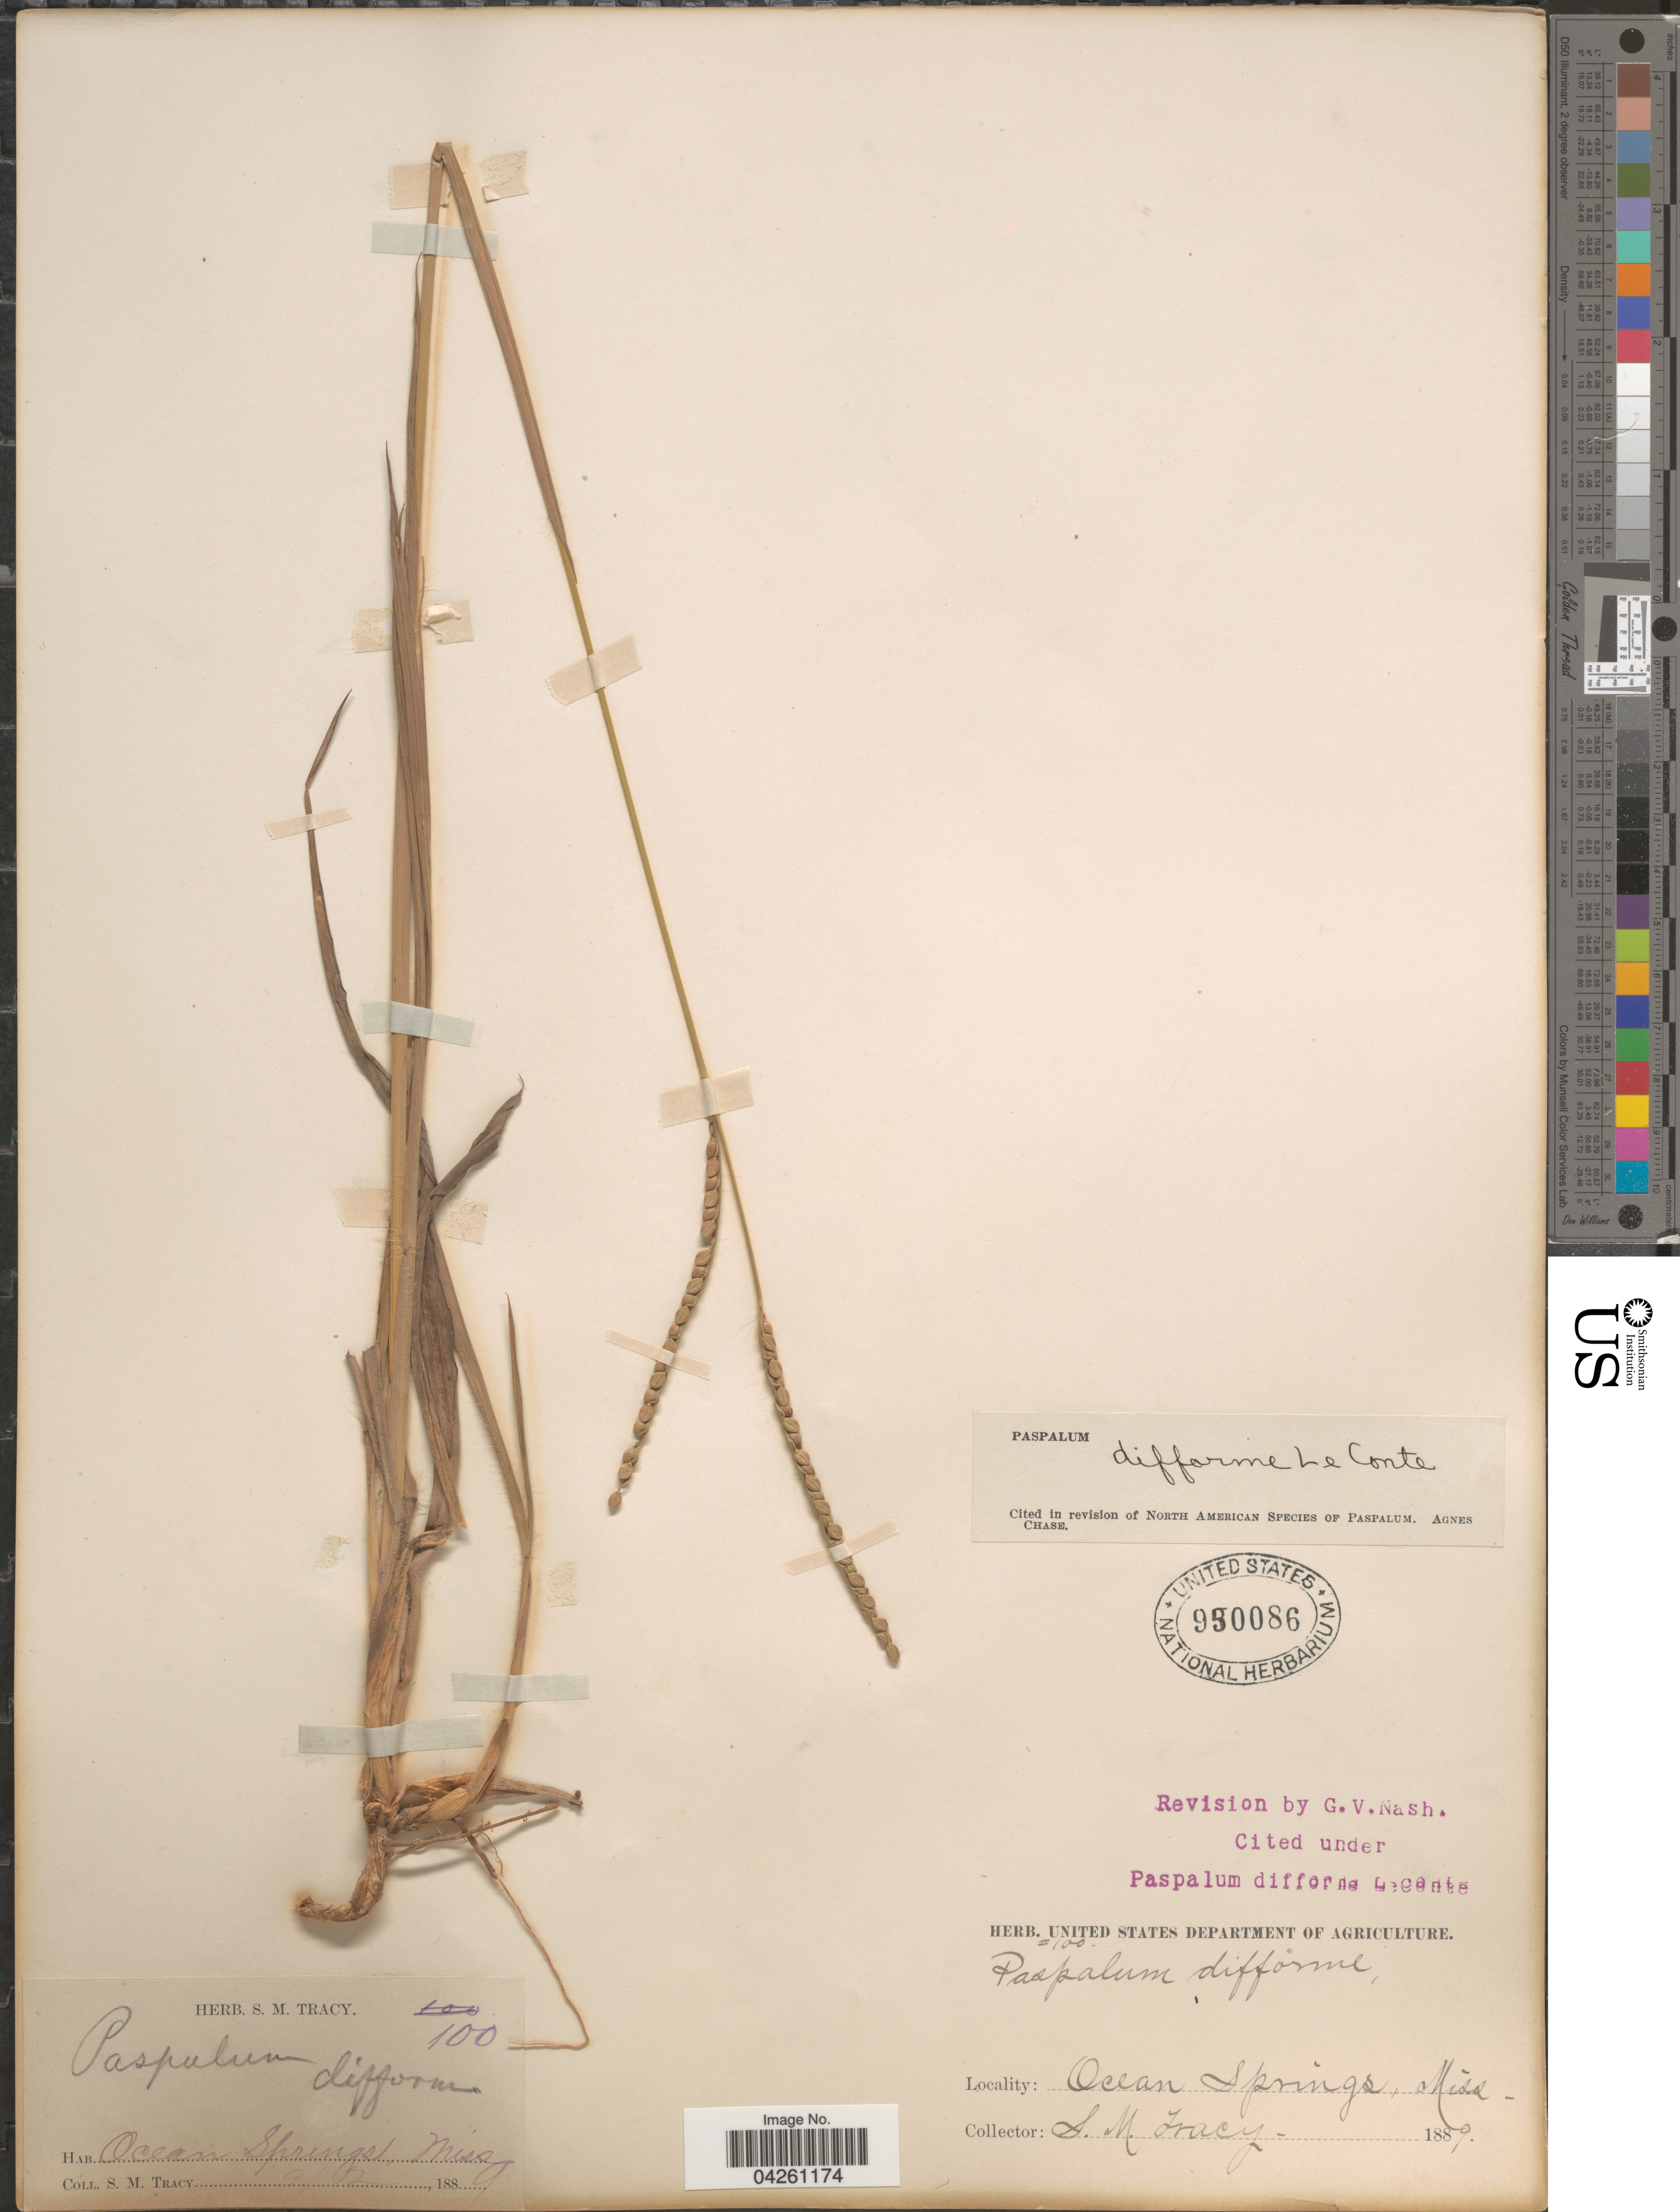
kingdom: Plantae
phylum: Tracheophyta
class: Liliopsida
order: Poales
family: Poaceae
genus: Paspalum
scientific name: Paspalum difforme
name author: Leconte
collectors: S. M. Tracy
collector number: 100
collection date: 1889-09-02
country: United States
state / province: Mississippi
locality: Ocean Springs.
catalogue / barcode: US 950086